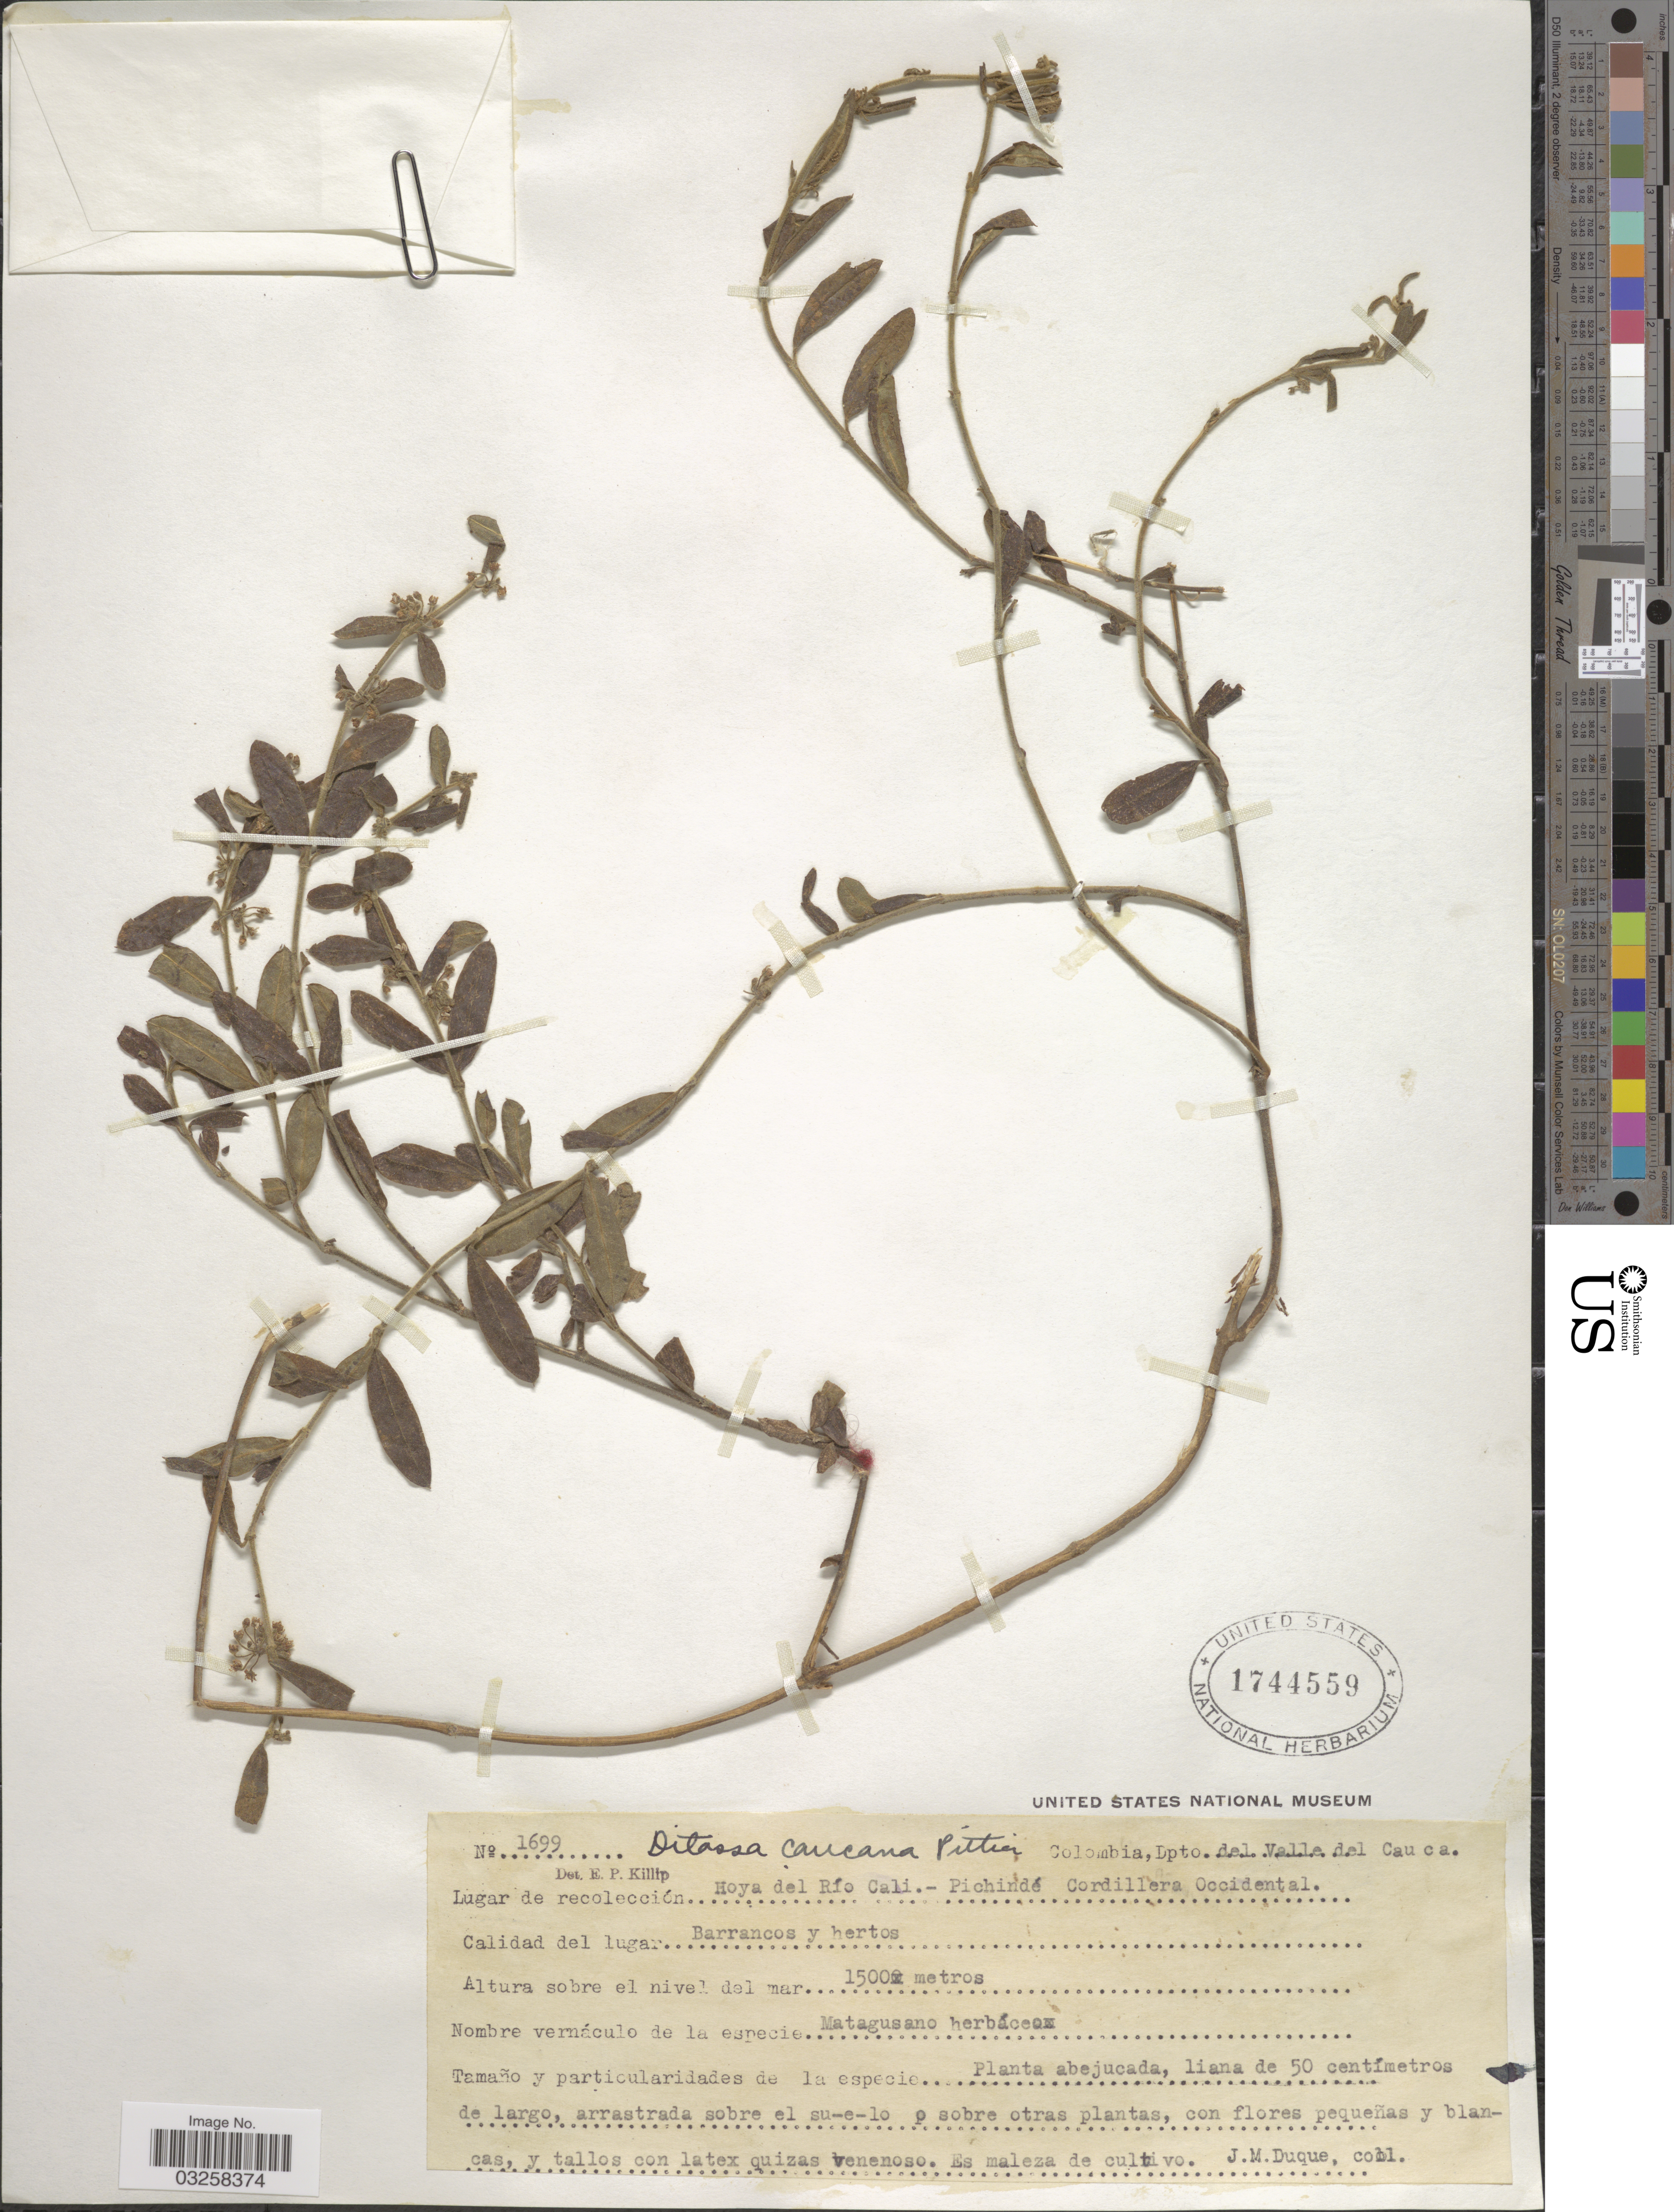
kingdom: Plantae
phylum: Tracheophyta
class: Magnoliopsida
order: Gentianales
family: Apocynaceae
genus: Ditassa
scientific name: Ditassa caucana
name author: Pittier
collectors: J. Duque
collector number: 1699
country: Colombia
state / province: Valle del Cauca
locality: Dpto. del Valle del Cauca. Hoya del Río Cali. - Pichindé Cordillera Occidental.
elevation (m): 1500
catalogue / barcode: US 1744559